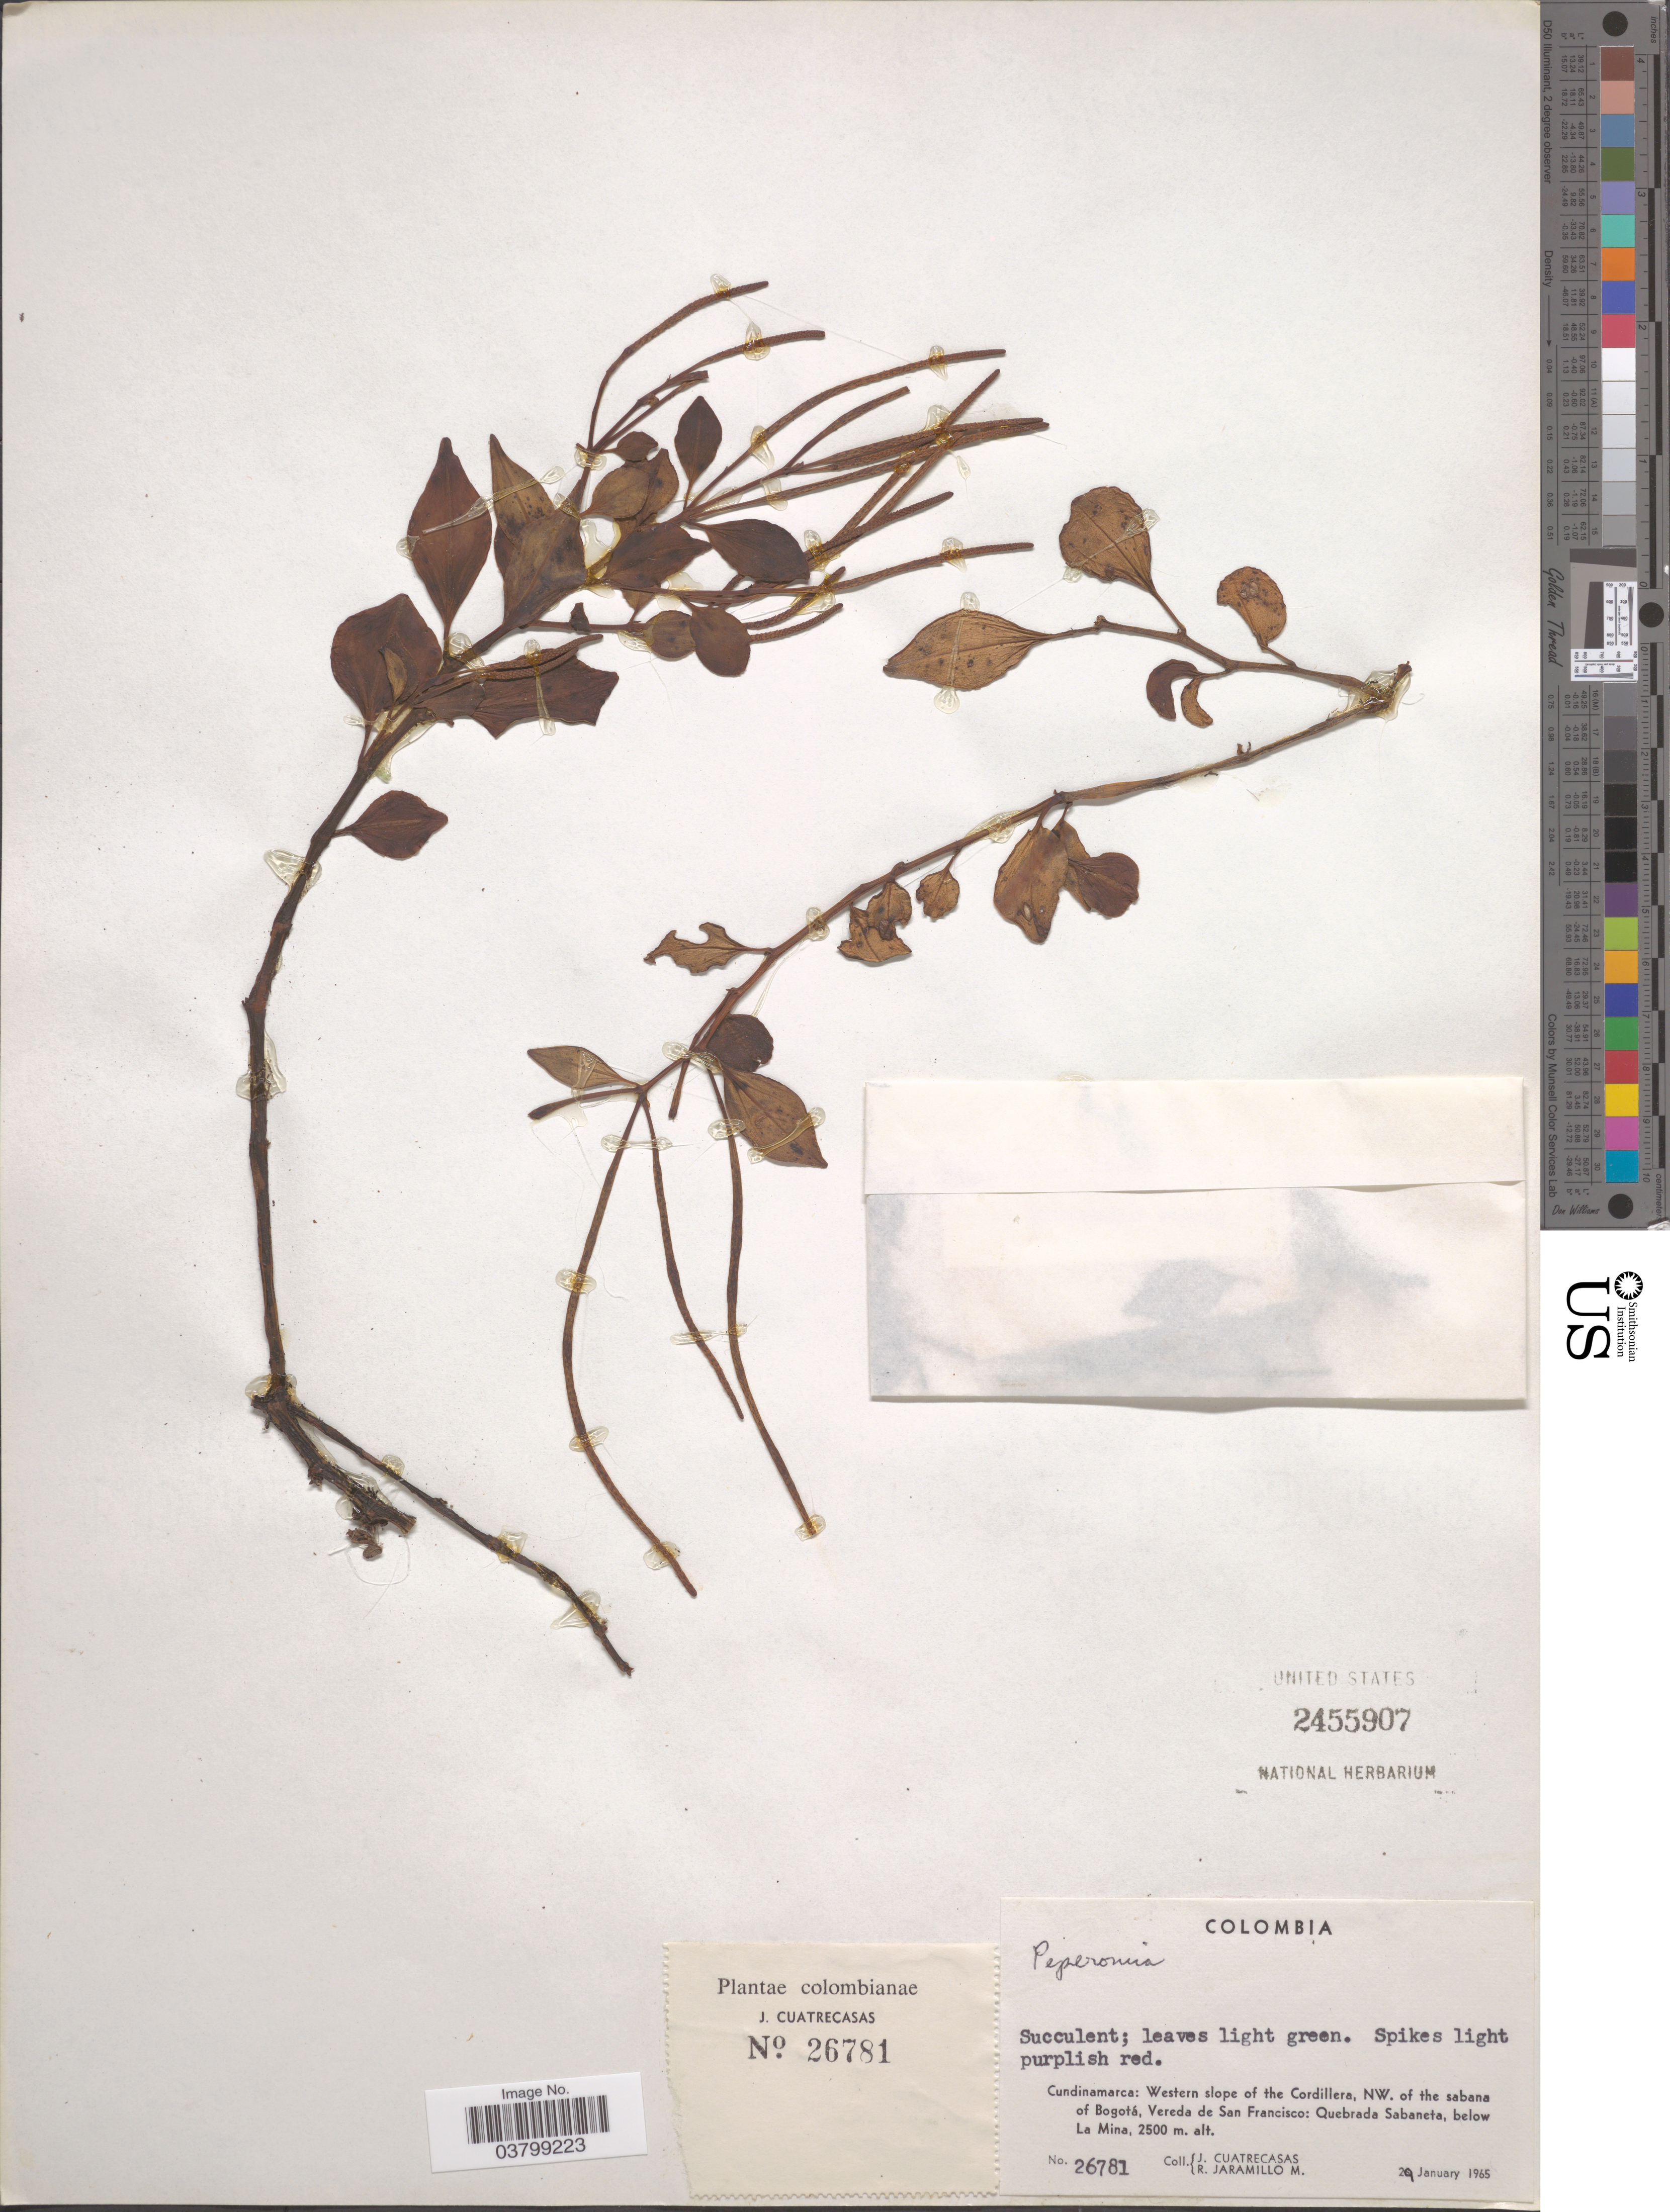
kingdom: Plantae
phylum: Tracheophyta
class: Magnoliopsida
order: Piperales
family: Piperaceae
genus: Peperomia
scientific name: Peperomia sp.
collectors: J. Cuatrecasas & R. Jaramillo M.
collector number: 26781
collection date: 1965-01-29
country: Colombia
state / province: Cundinamarca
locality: Western slope of the Cordillera, NW. of the sabana of Bogotá, Vereda de San Francisco; Quebrada Sabaneta, below La Mina.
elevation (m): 2500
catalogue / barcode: US 2455907